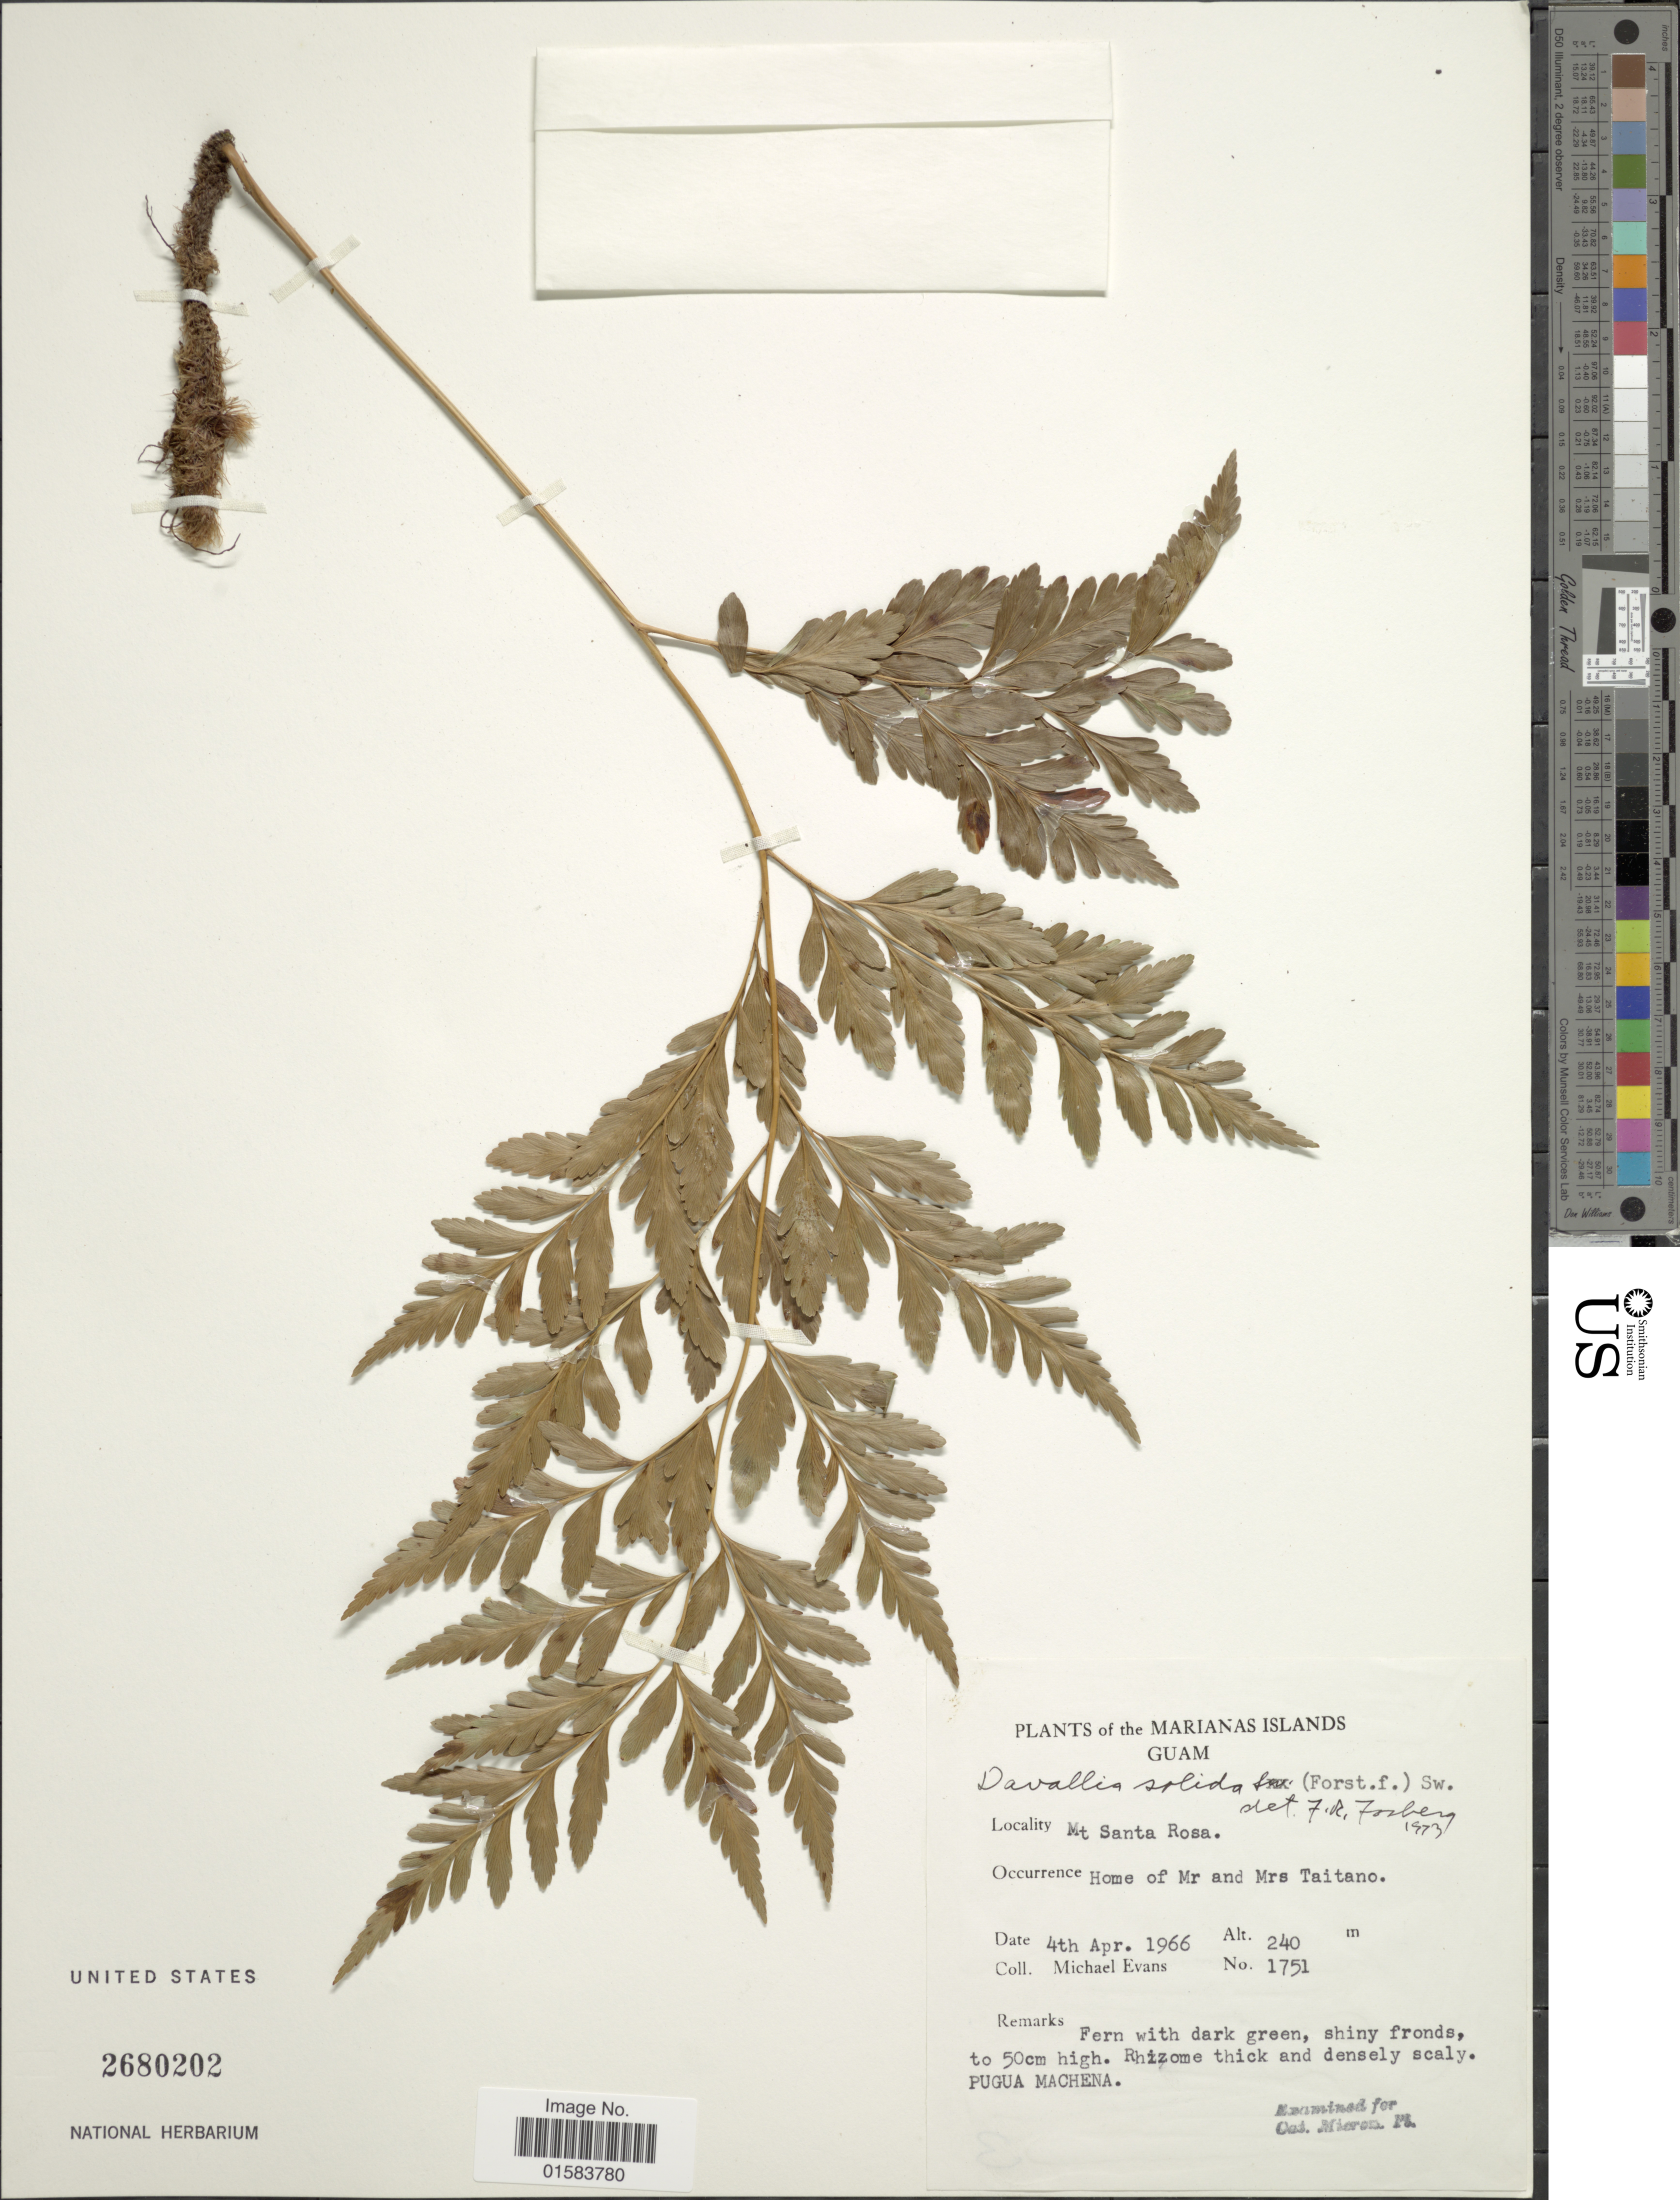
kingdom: Plantae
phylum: Tracheophyta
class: Polypodiopsida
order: Polypodiales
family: Davalliaceae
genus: Davallia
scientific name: Davallia solida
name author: (G. Forst.) Sw.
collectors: M. Evans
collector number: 1751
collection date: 1966-04-04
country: Guam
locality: The Mariana Islands, Mt. Santa Rosa, Home of Mr and Mrs Taitano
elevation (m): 240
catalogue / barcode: US 2680202